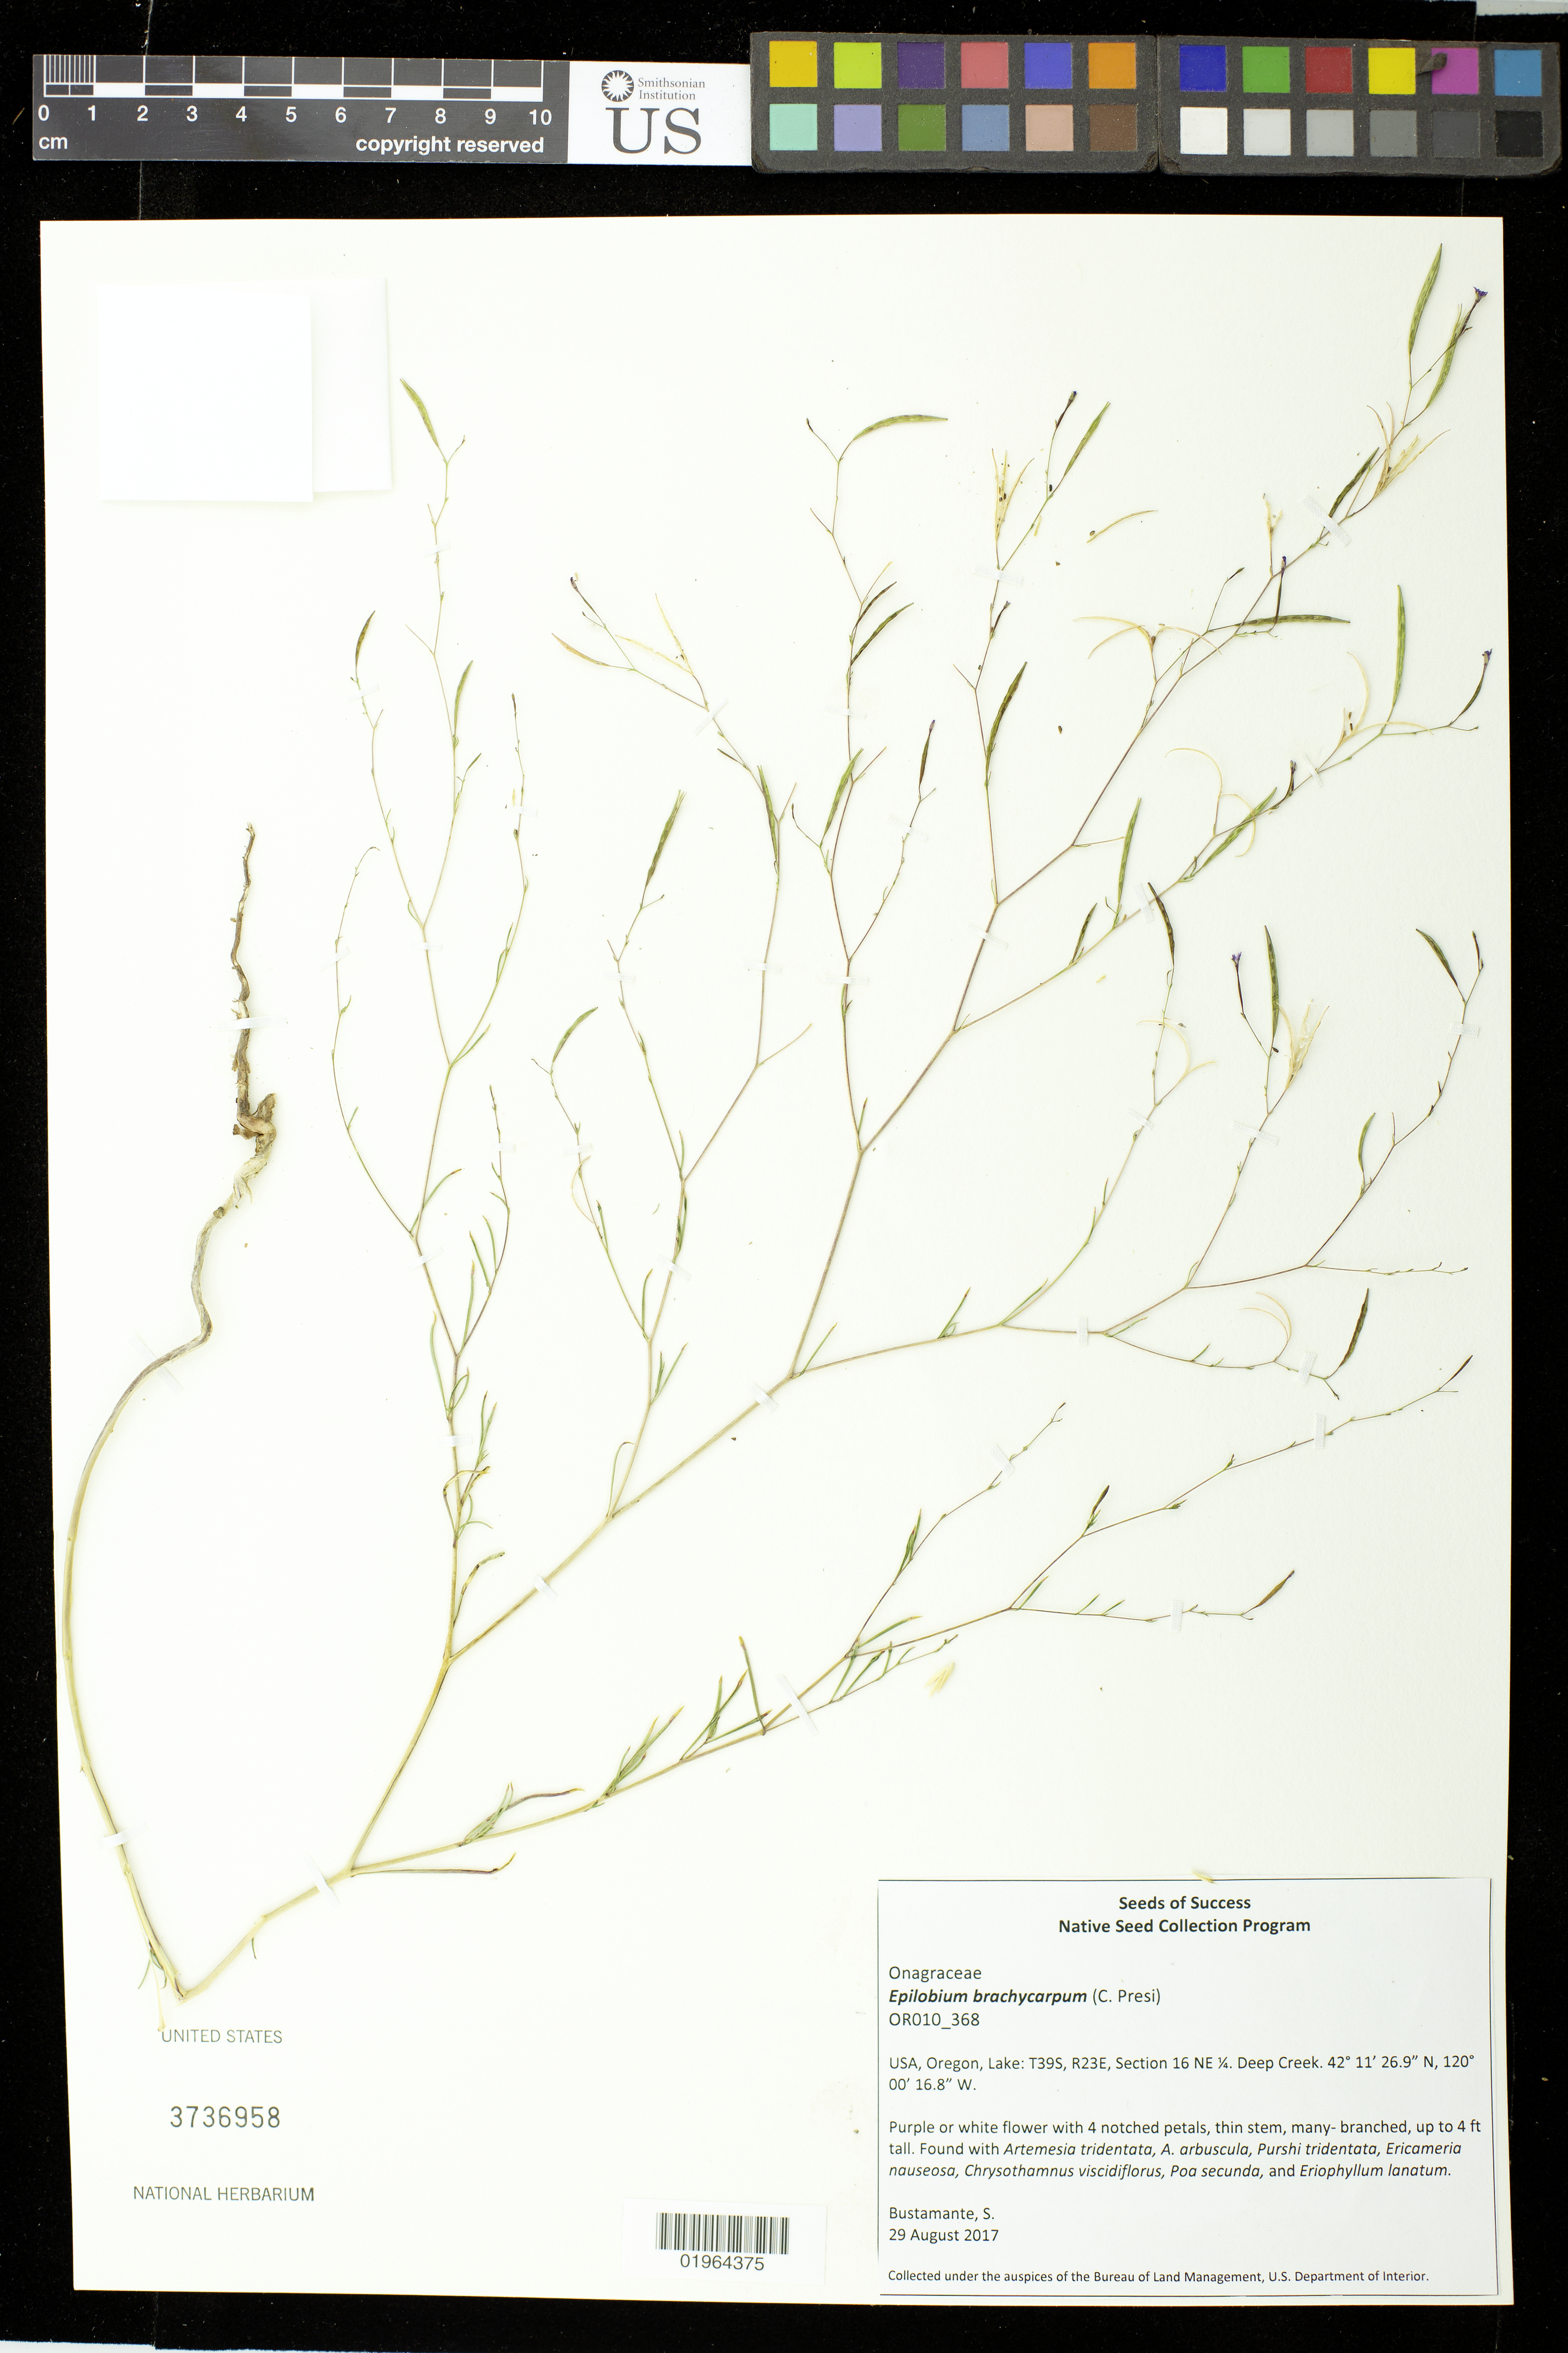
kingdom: Plantae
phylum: Tracheophyta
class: Magnoliopsida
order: Myrtales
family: Onagraceae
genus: Epilobium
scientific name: Epilobium brachycarpum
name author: C. Presl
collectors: S. Bustamante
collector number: OR010_368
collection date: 2017-08-29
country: United States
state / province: Oregon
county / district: Lake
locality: Deep Creeck, T39S, R23E, Section 16 NE 1/2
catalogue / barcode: US 3736958